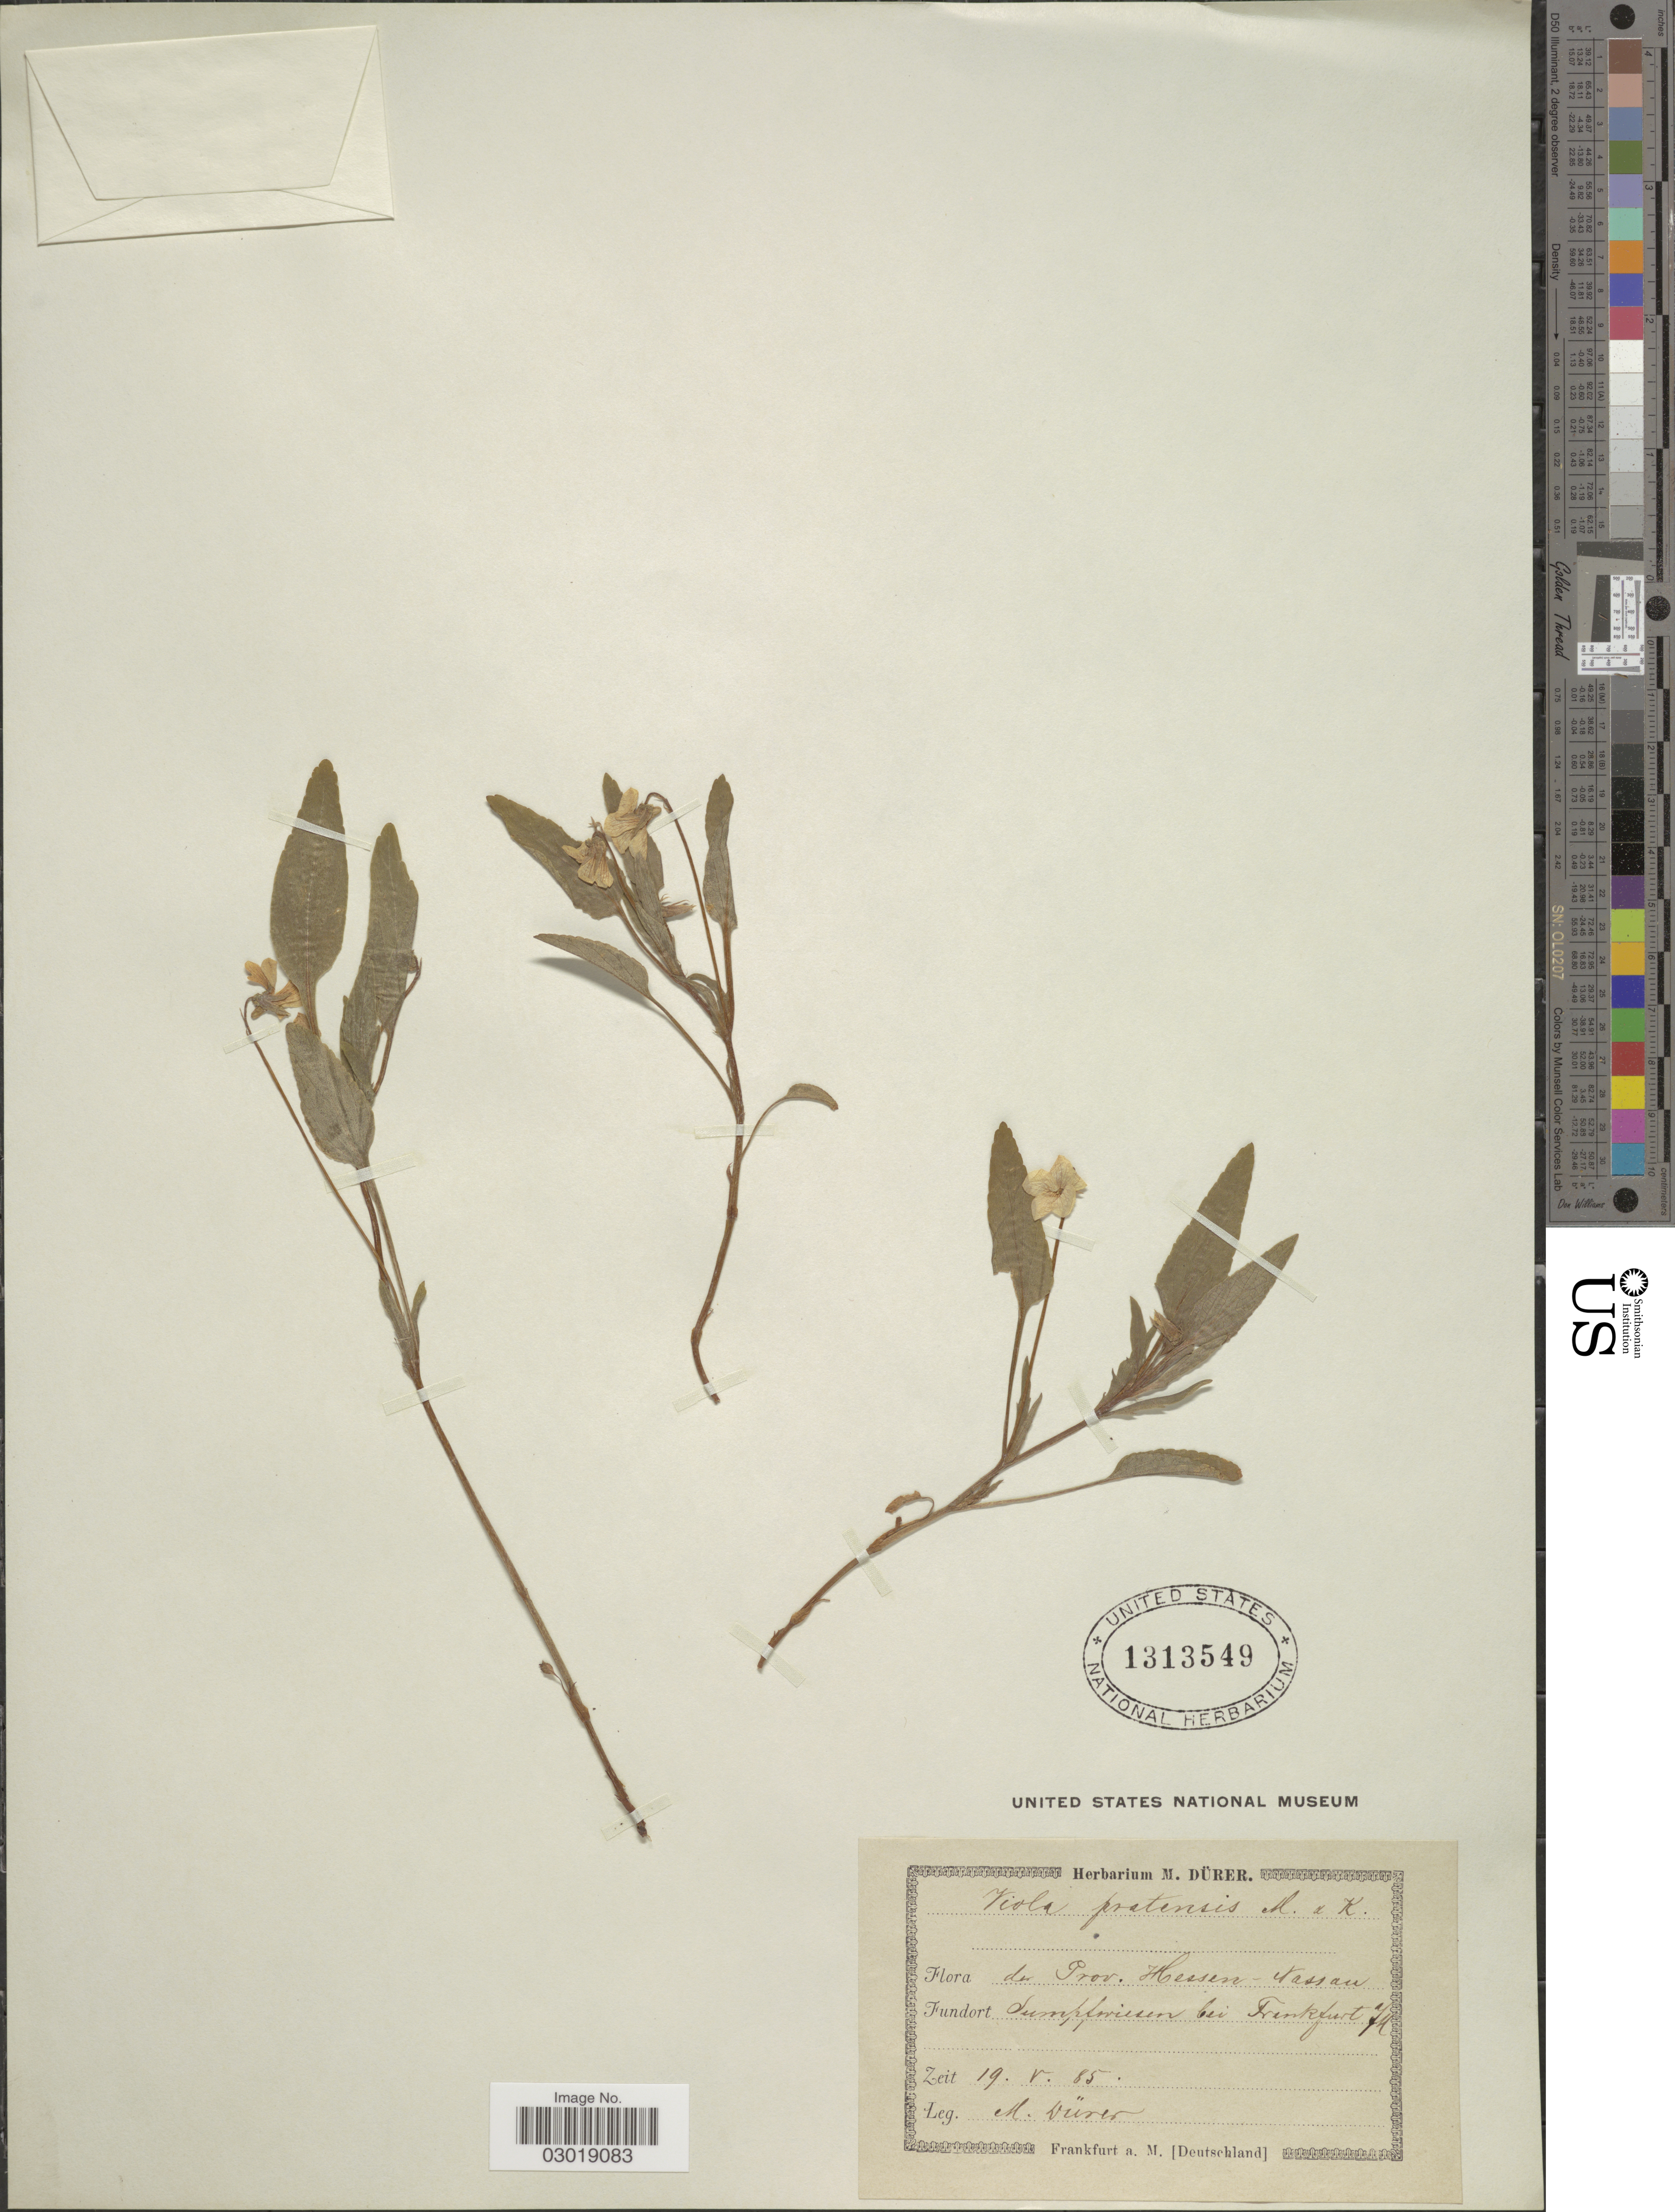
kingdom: Plantae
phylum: Tracheophyta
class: Magnoliopsida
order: Malpighiales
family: Violaceae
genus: Viola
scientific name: Viola pratensis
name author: Mert. & W.D.J. Koch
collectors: M. Durer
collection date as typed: Transcribed d/m/y: 19/5/85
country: Germany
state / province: Hesse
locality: Prov. Hessen-Nassau. Sumpfwiesen bei Frankfurt Zm [interpreted].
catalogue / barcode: US 1313549